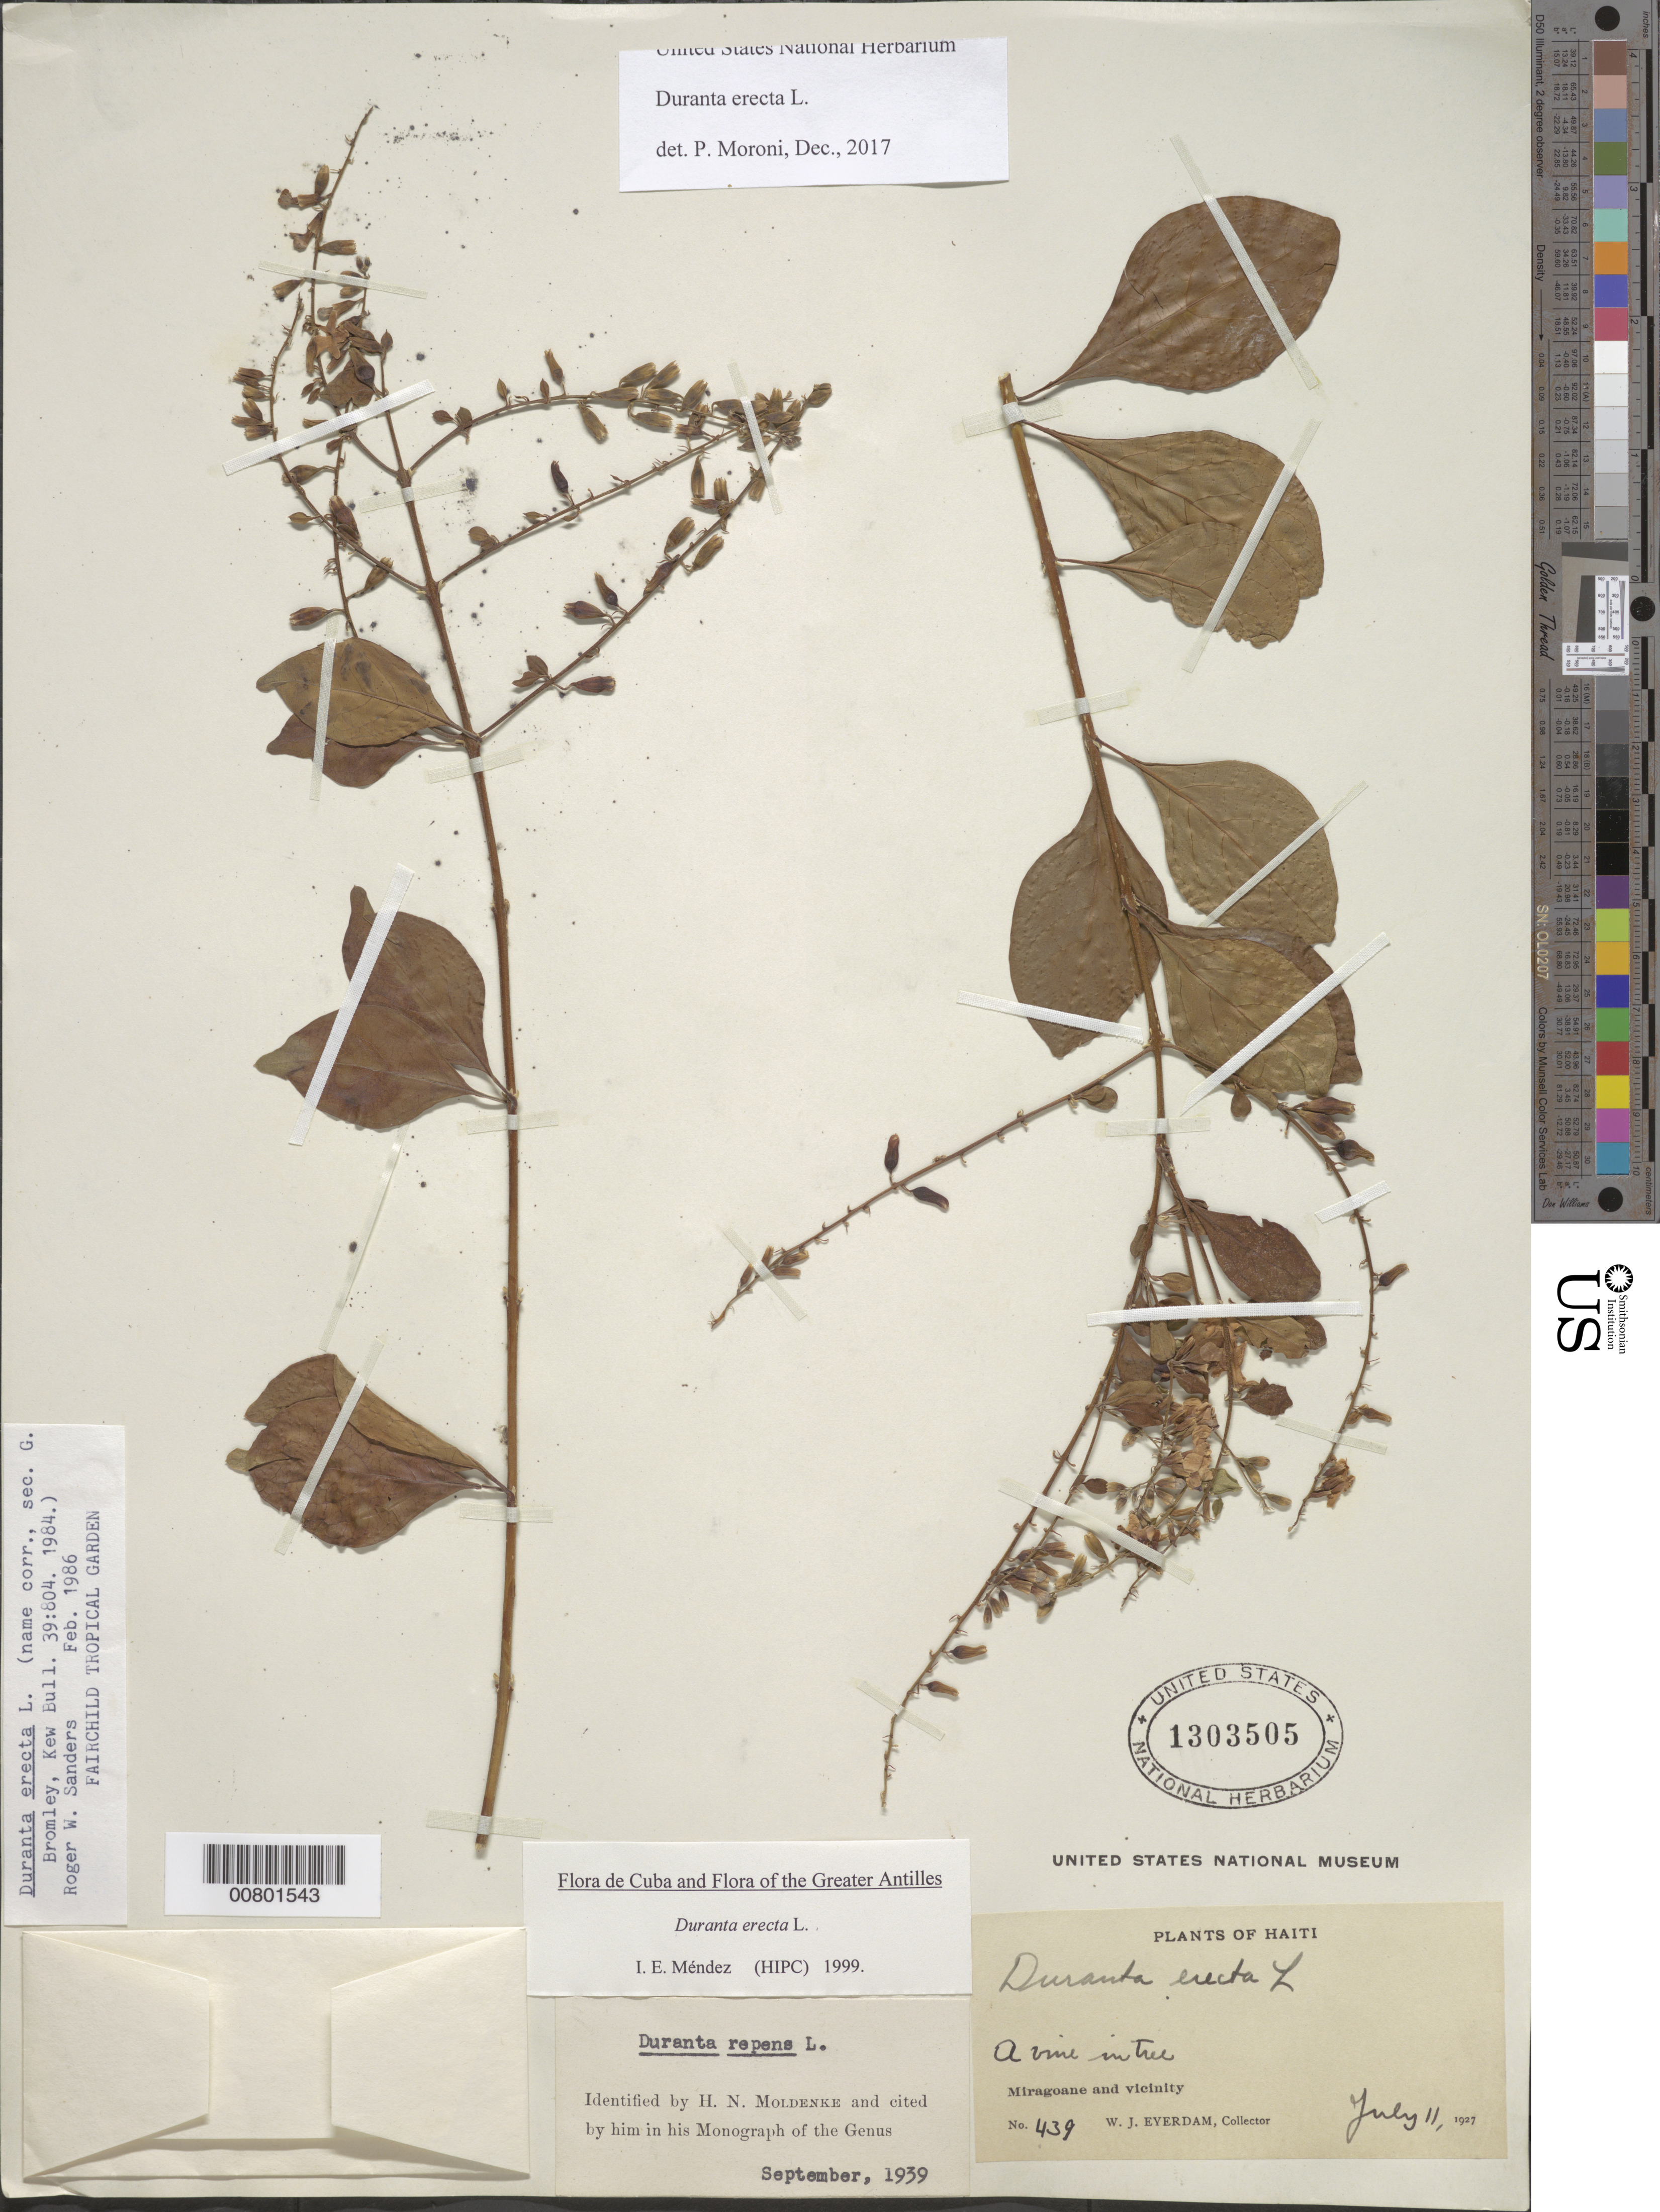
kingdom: Plantae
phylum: Tracheophyta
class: Magnoliopsida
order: Lamiales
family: Verbenaceae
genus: Duranta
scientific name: Duranta erecta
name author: L.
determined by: Méndez, Isidro E., (HIPC)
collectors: W. J. Eyerdam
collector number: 439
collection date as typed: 11 Jul 1927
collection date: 1927-07-11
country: Haiti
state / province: Grand'Anse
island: Hispaniola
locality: Miragoane and vicinity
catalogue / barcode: US 1303505